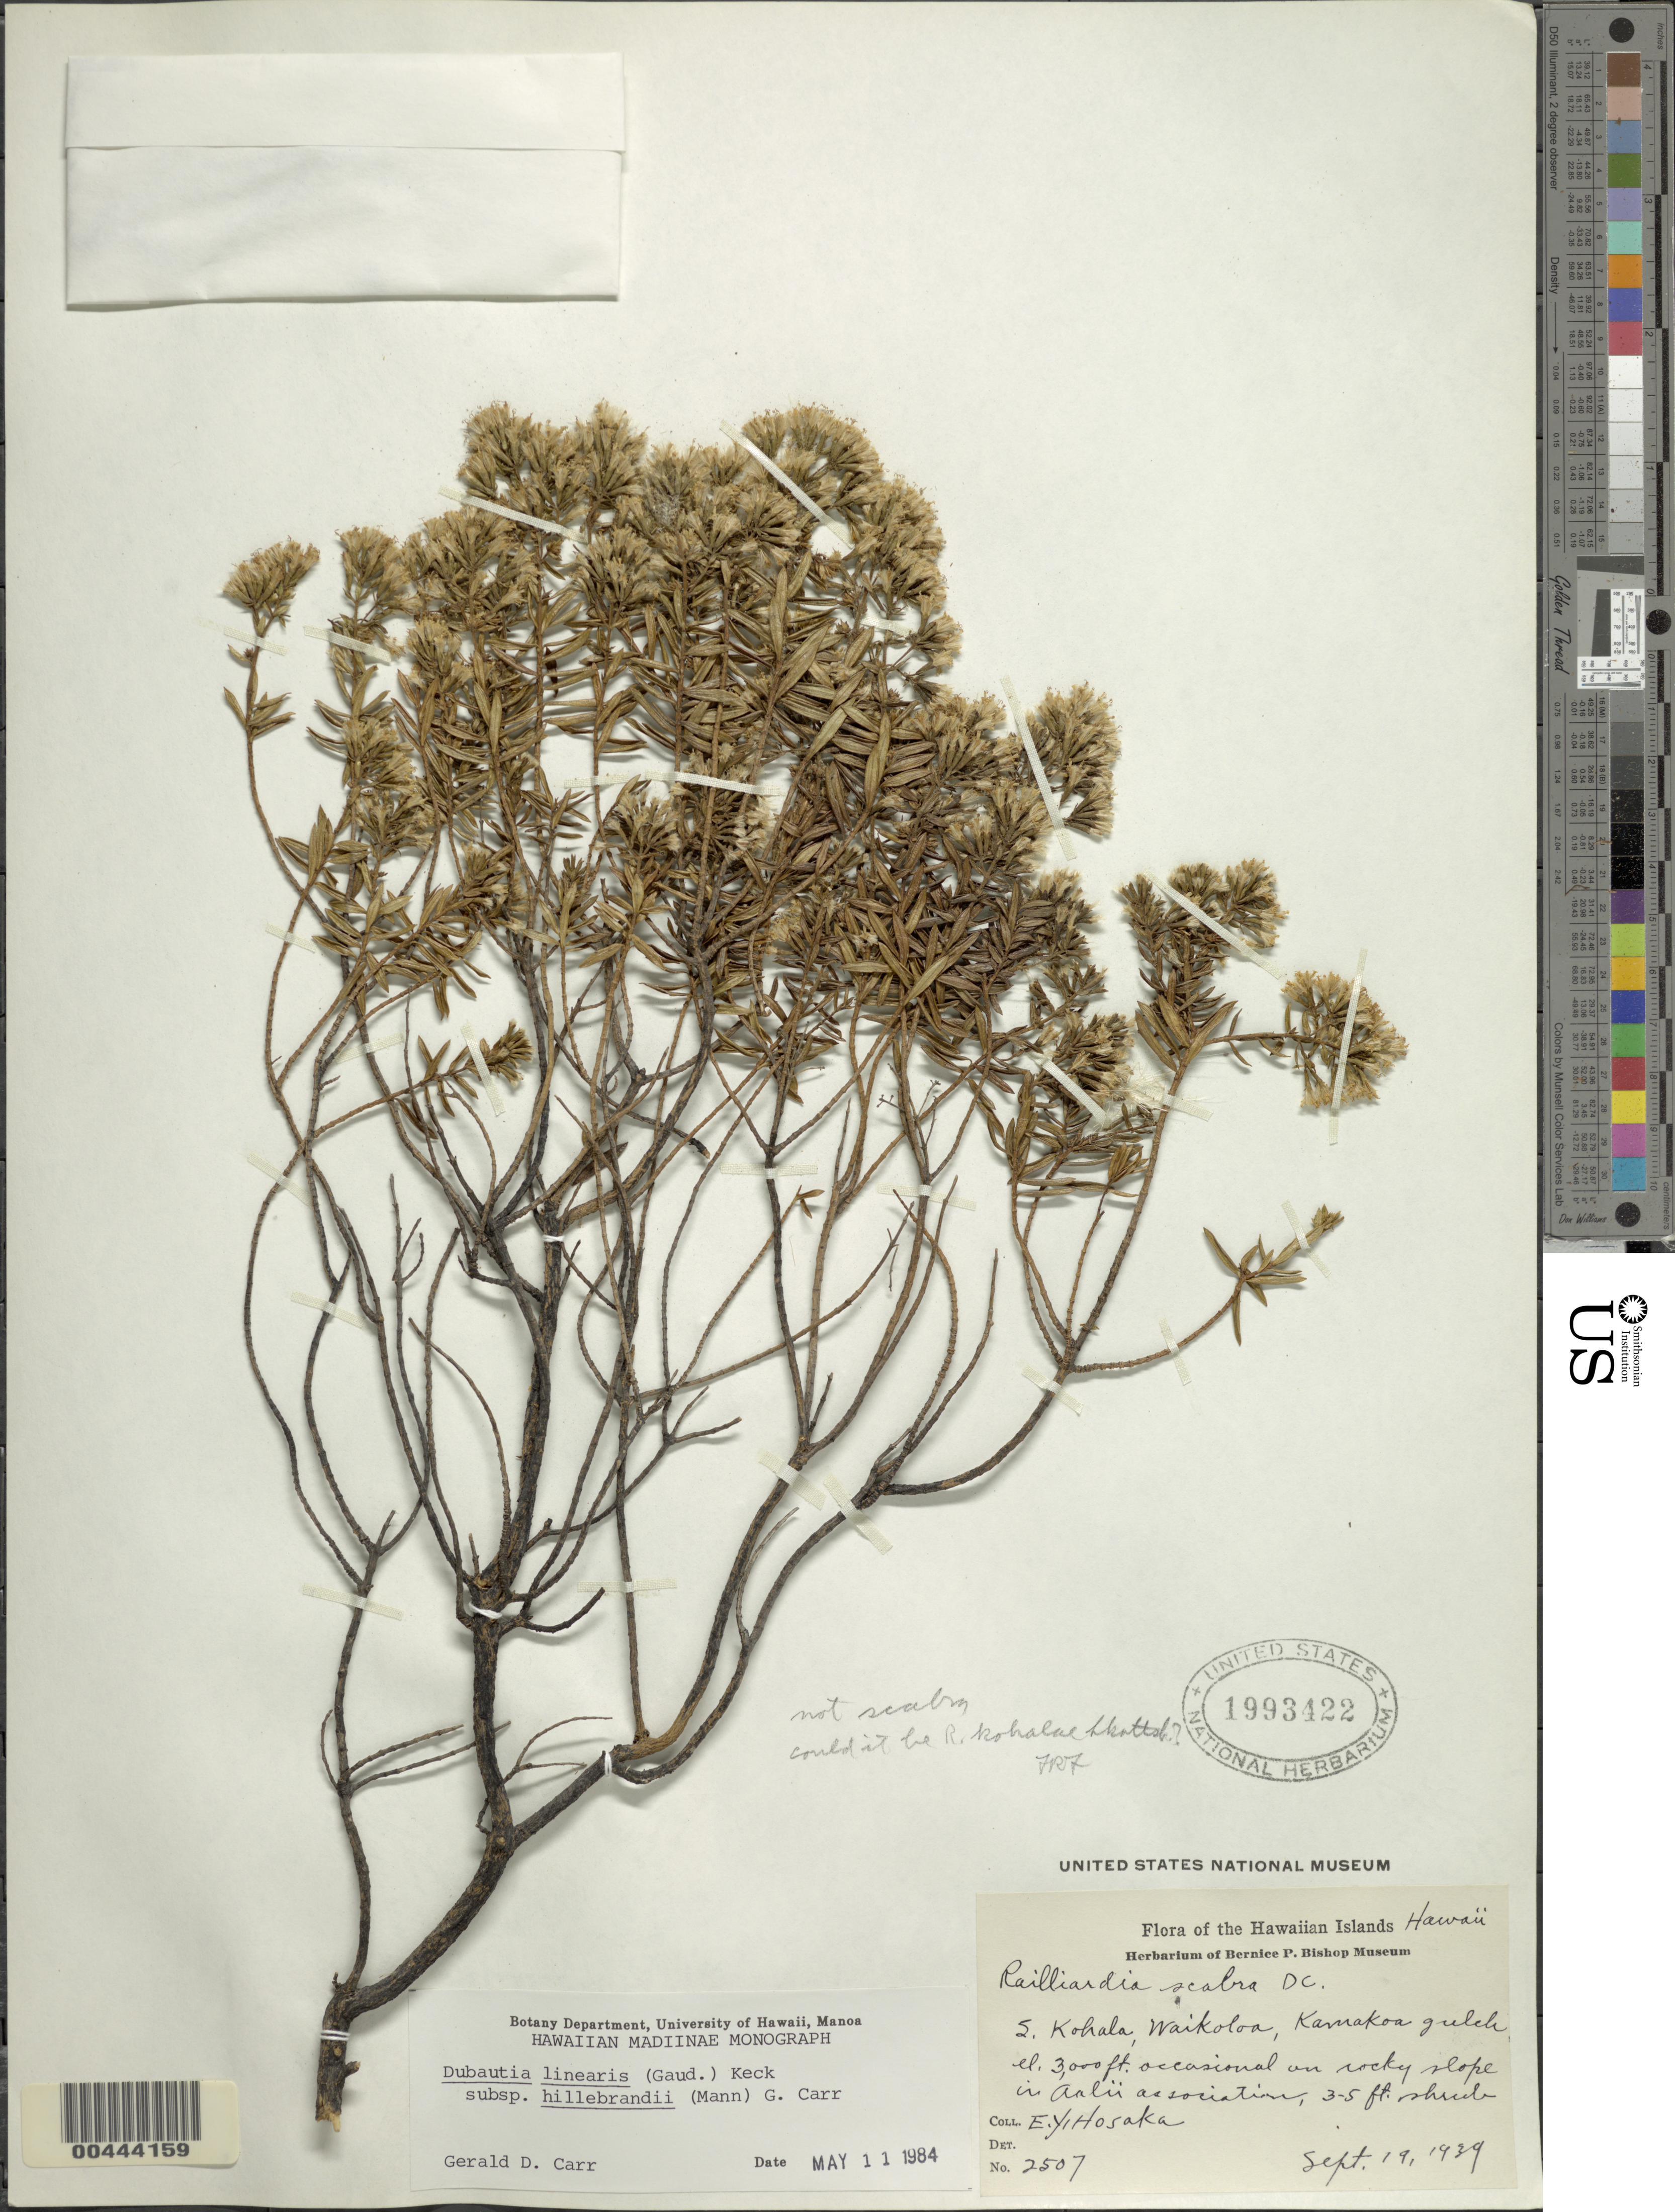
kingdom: Plantae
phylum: Tracheophyta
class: Magnoliopsida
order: Asterales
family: Asteraceae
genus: Dubautia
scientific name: Dubautia linearis subsp. hillebrandii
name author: (H. Mann) G.D. Carr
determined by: Carr, G. D.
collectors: E. Y. Hosaka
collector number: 2507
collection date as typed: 19 Sep 1939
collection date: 1939-09-19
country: United States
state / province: Hawaii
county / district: Hawaii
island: Hawaii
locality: S Kohala, Waikoloa, Kamakoa gulch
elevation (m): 914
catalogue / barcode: US 1993422